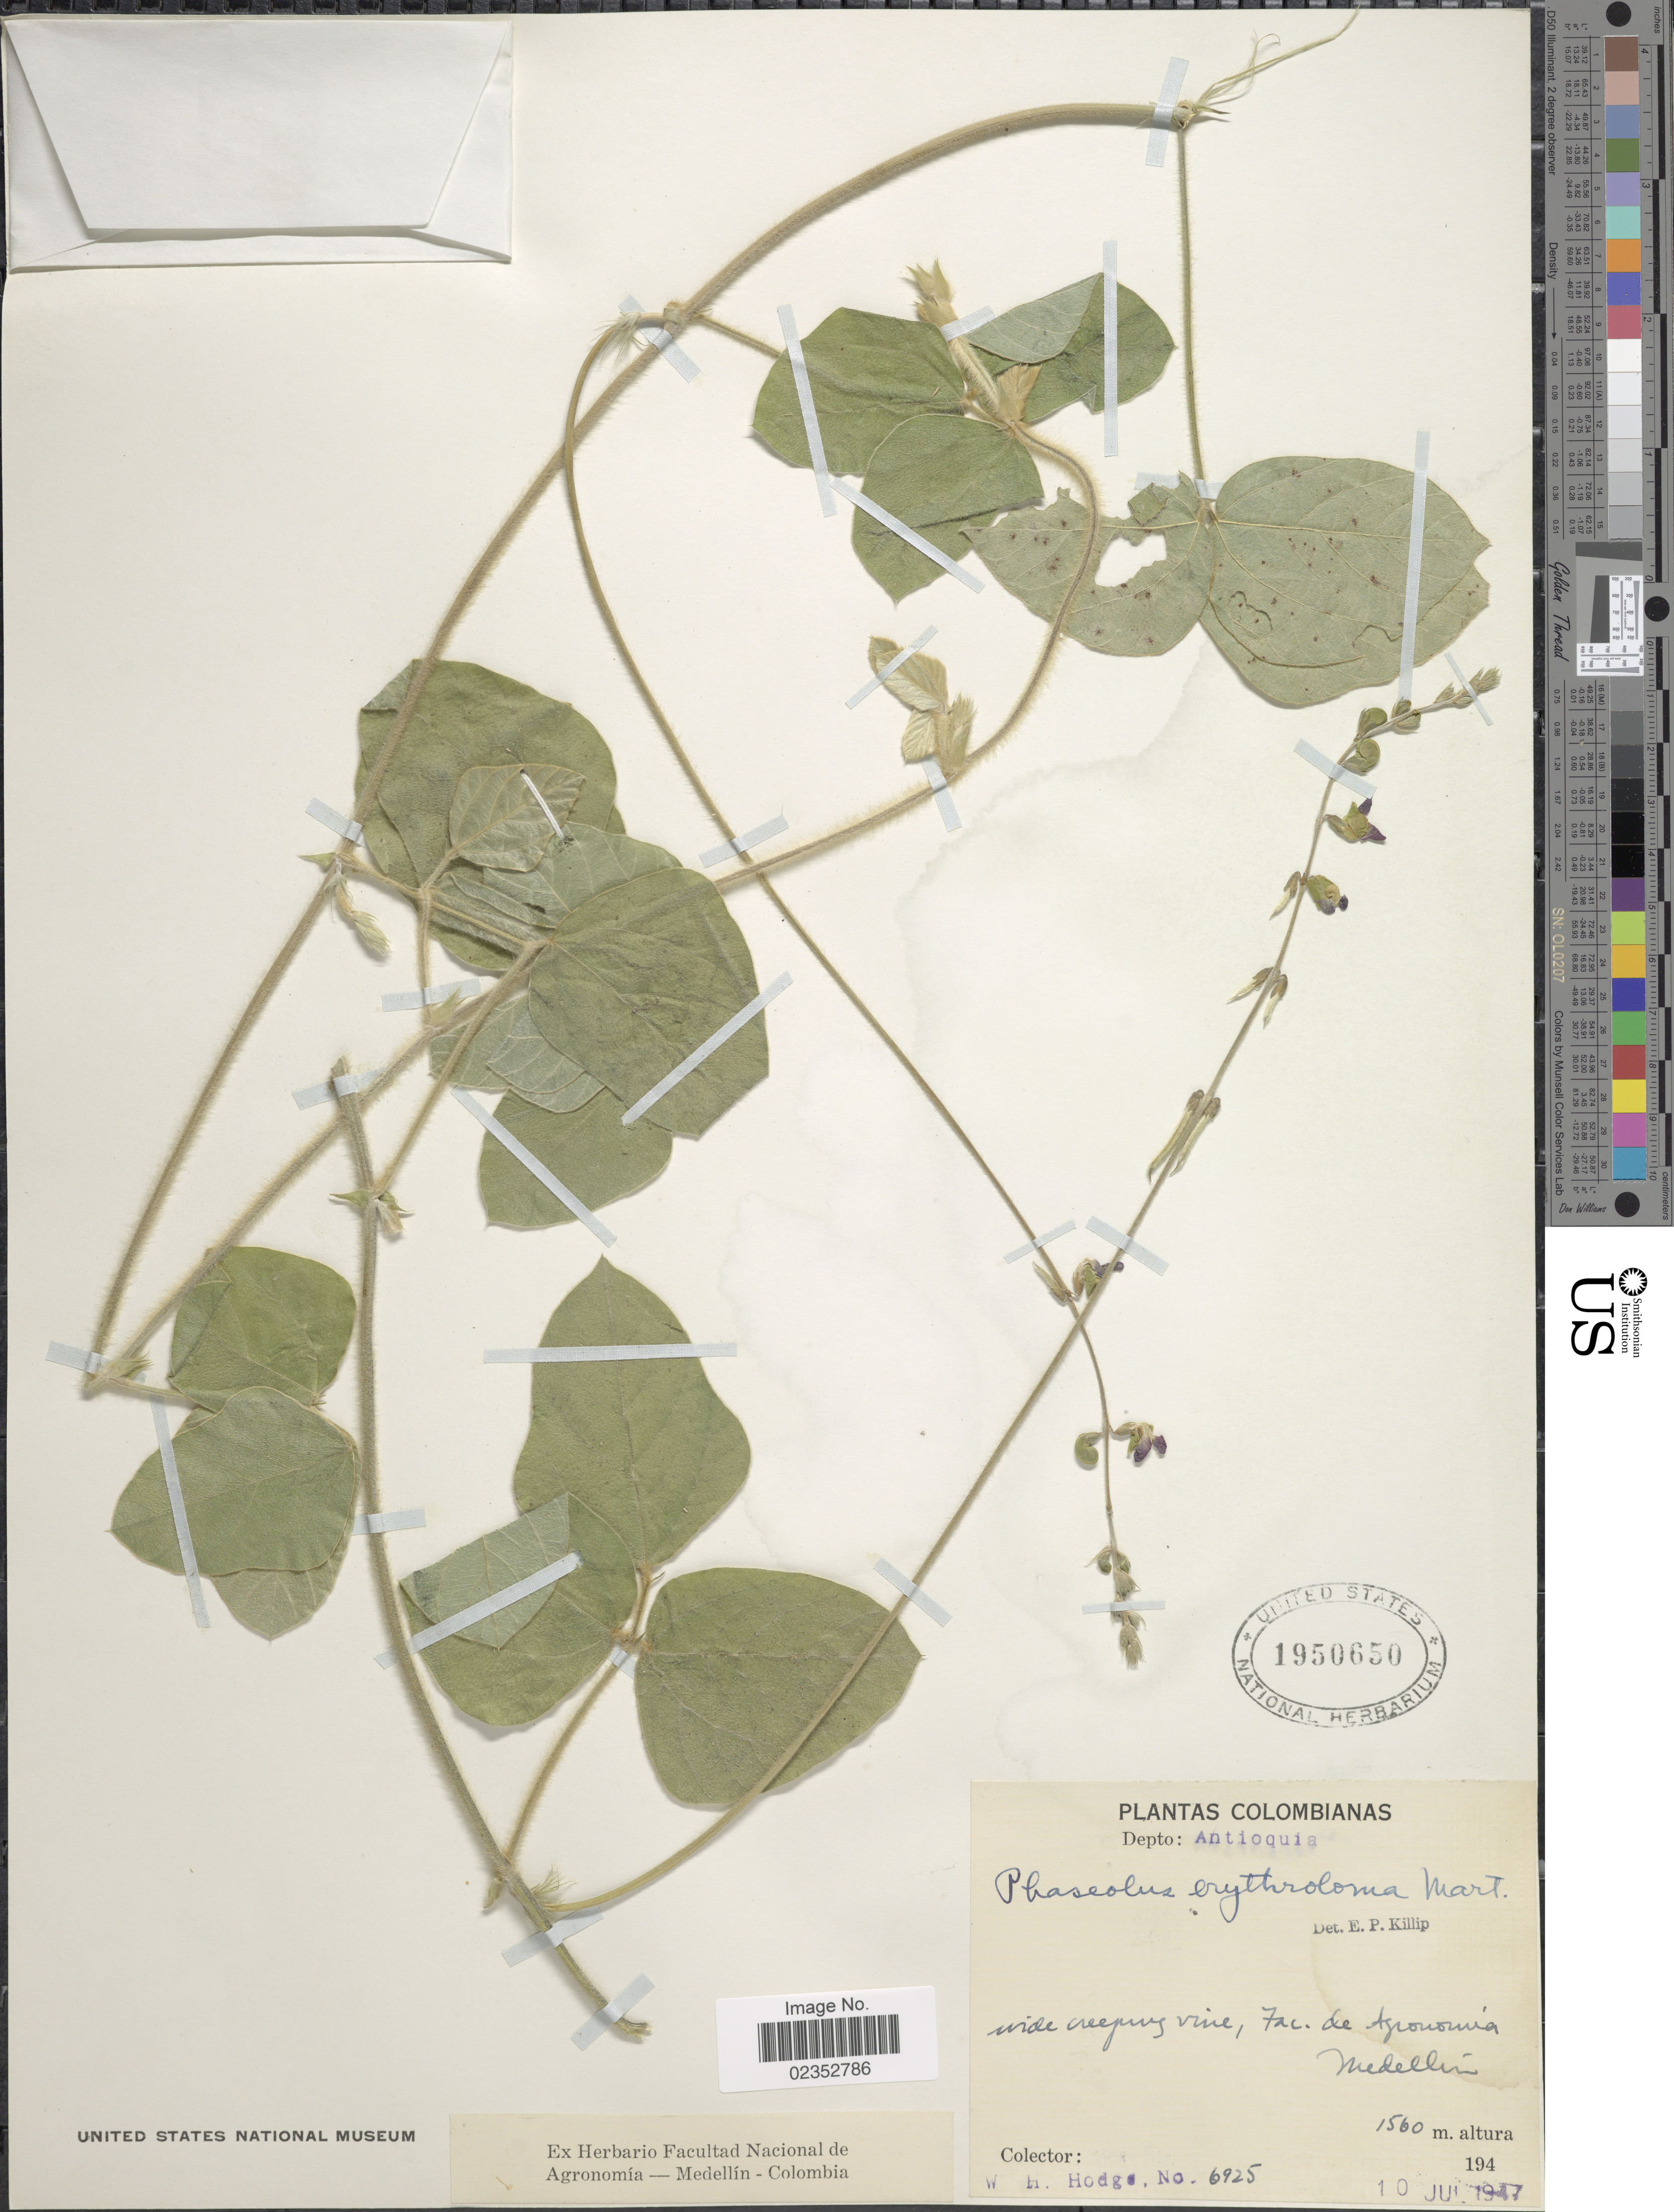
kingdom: Plantae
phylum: Tracheophyta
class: Magnoliopsida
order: Fabales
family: Fabaceae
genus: Macroptilium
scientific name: Macroptilium erythroloma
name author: (Mart. ex Benth.) Urb.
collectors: W. Hodge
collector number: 6925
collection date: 1947-07-10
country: Colombia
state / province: Antioquia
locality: Depto. Antioquia, Fac de Agronomia, Medellín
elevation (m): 1560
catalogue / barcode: US 1950650